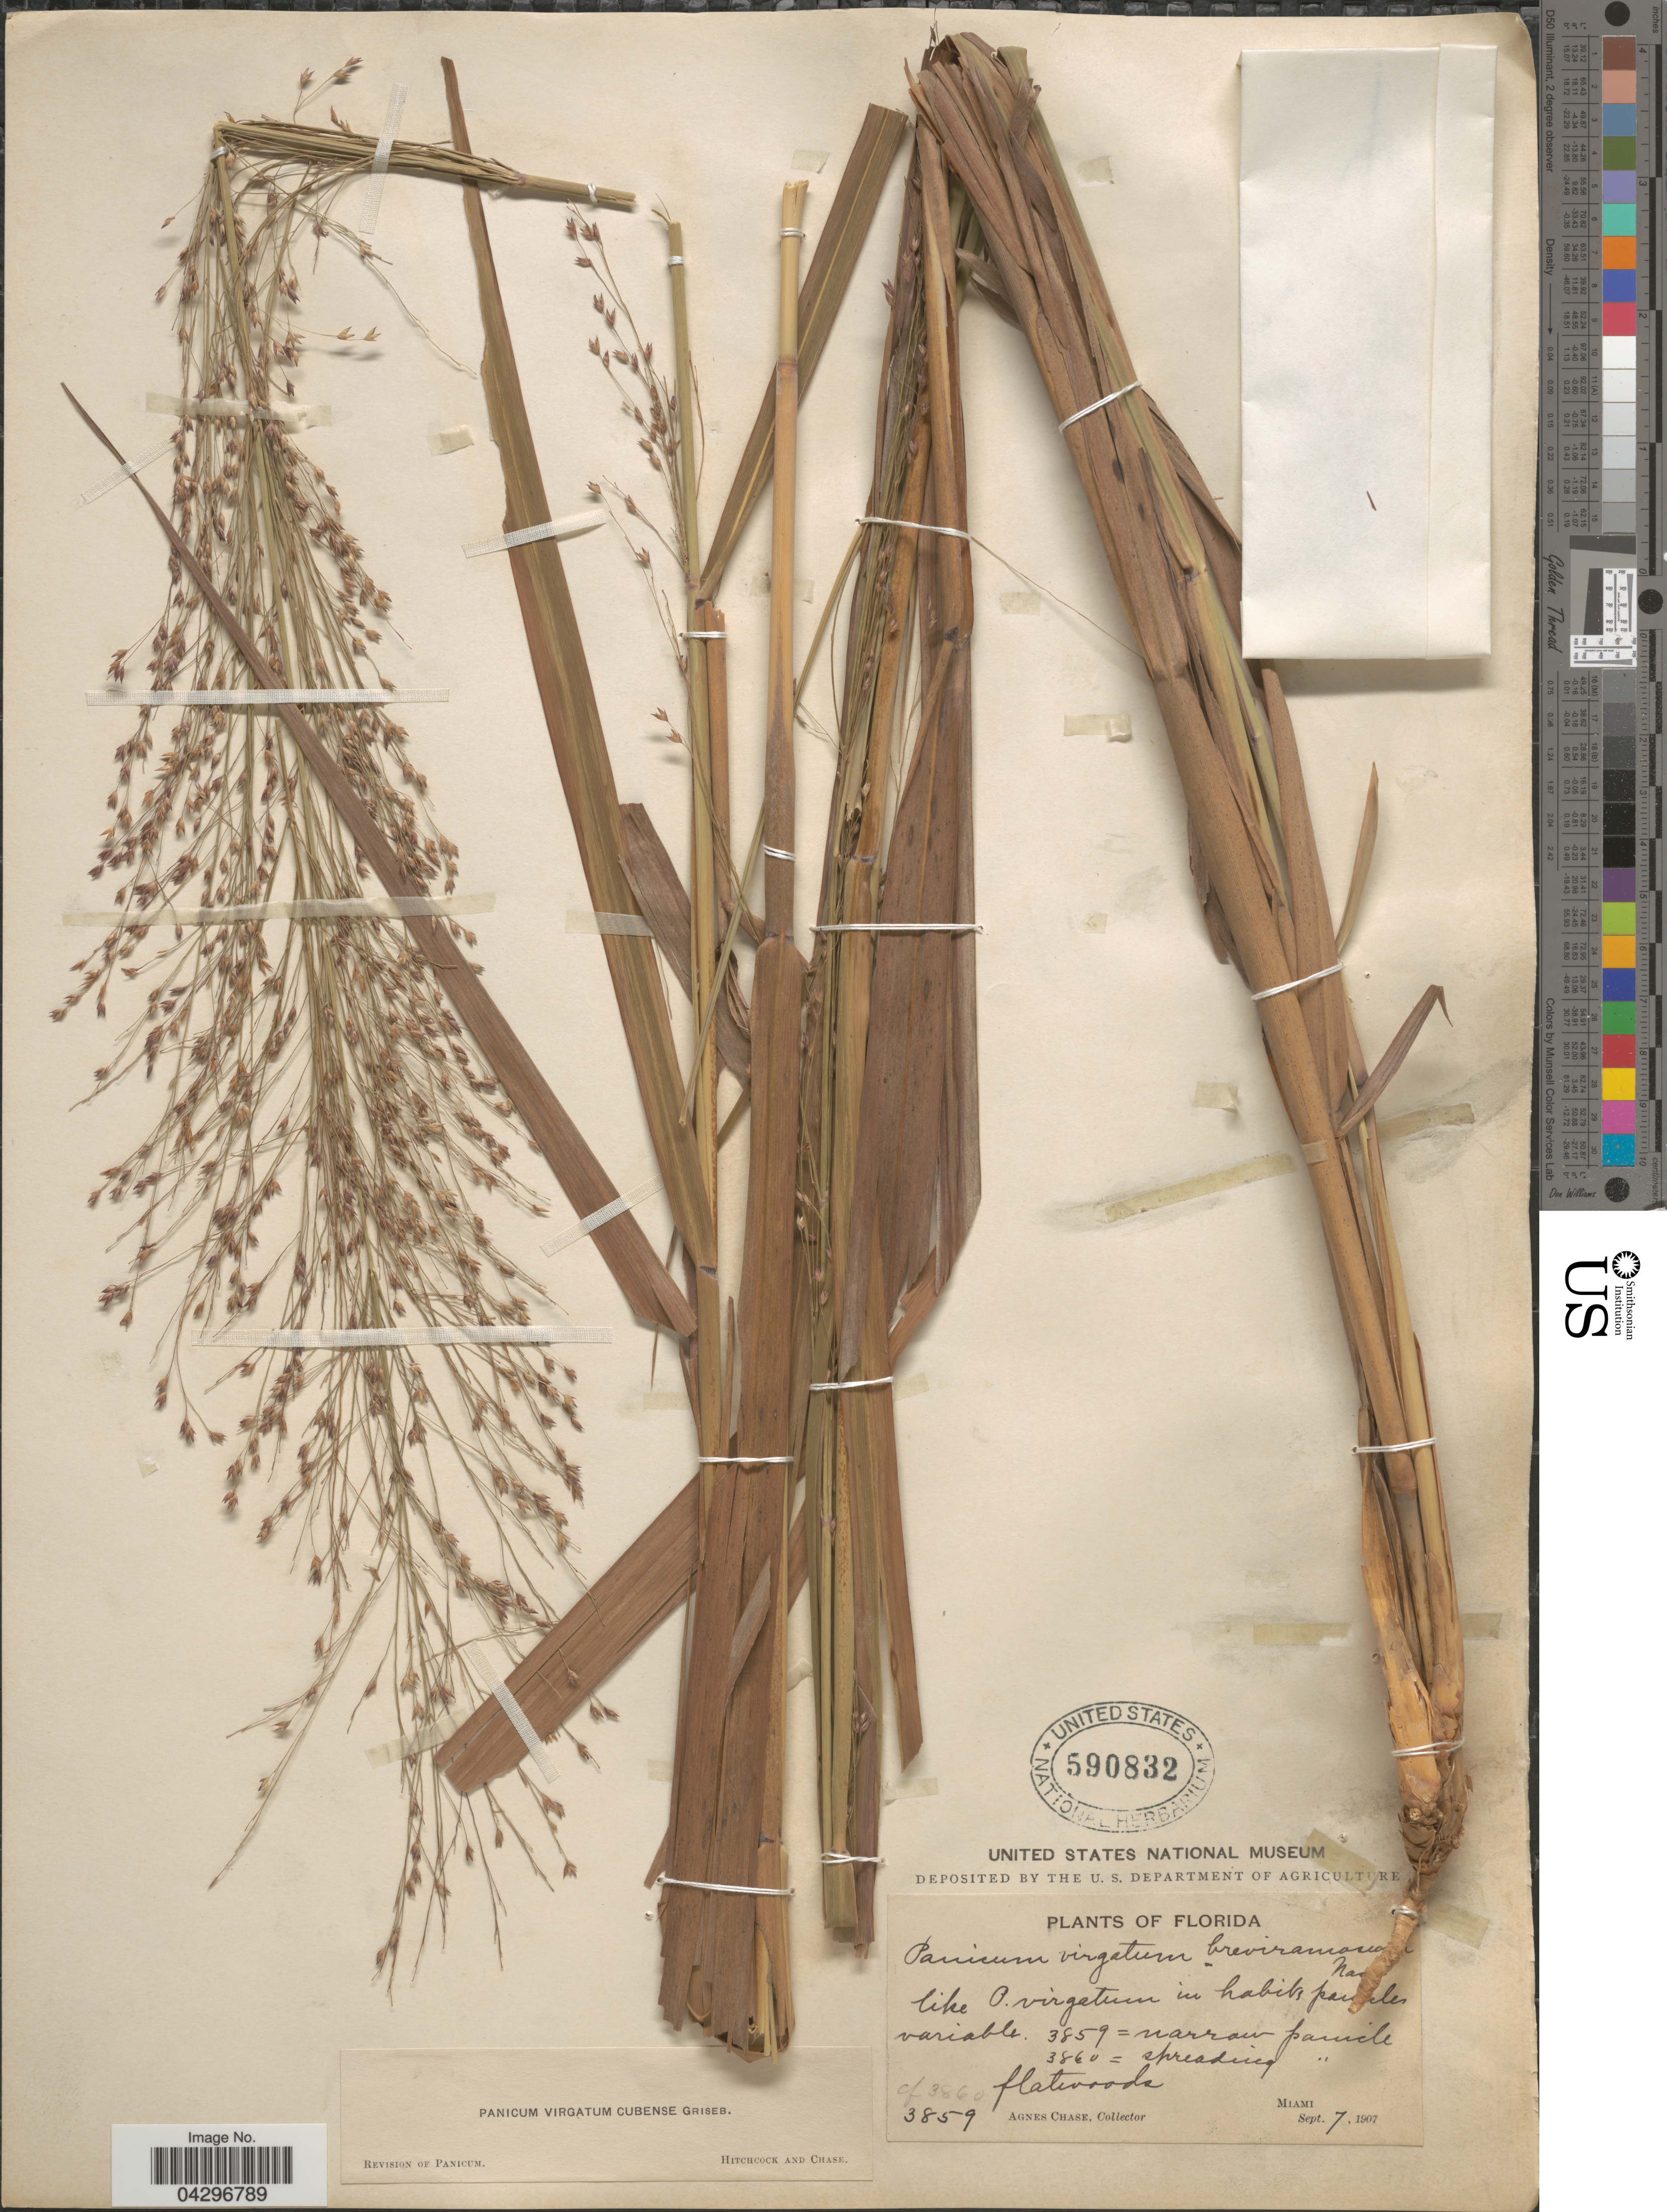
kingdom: Plantae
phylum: Tracheophyta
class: Liliopsida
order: Poales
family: Poaceae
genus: Panicum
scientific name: Panicum virgatum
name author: L.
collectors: A. Chase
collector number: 3859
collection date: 1907-09-07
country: United States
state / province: Florida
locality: Miami.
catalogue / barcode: US 590832